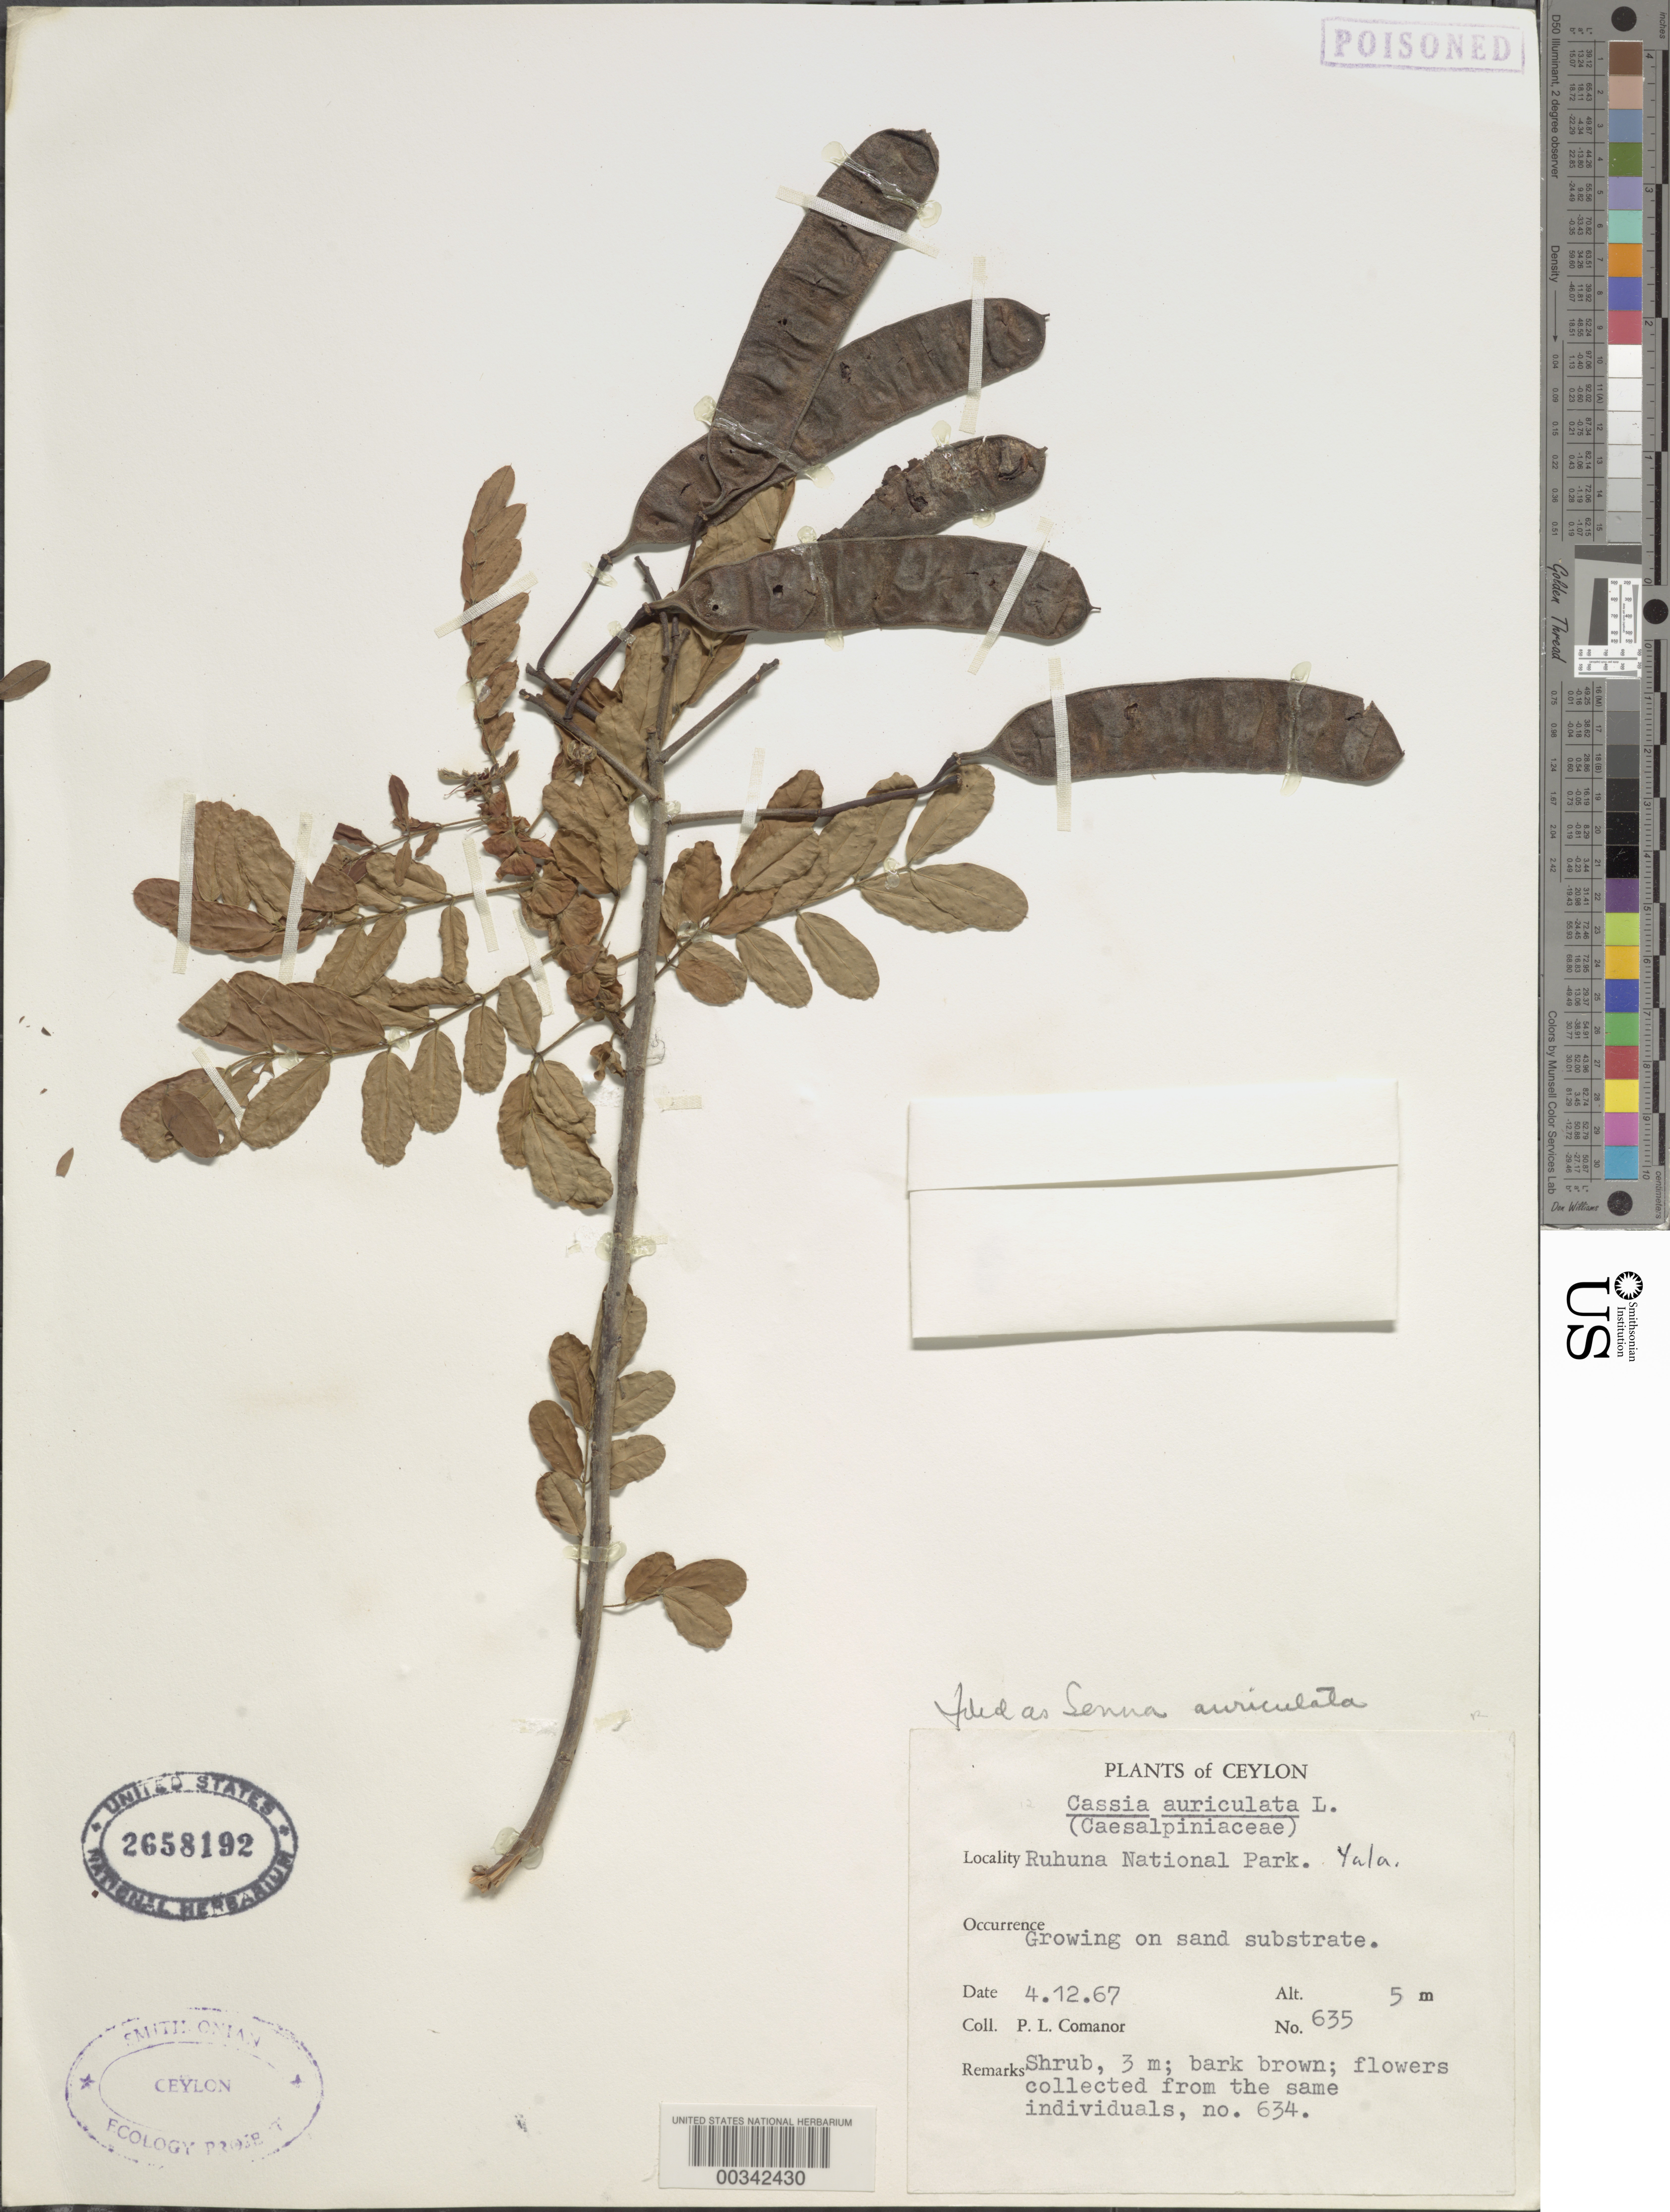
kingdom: Plantae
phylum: Tracheophyta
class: Magnoliopsida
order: Fabales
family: Fabaceae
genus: Senna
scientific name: Senna auriculata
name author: (L.) Roxb.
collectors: P. Comanor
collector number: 635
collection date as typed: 04 Dec 1967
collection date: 1967-12-04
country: Sri Lanka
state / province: Southern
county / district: Hambantota Dist.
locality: Ruhuna nat'l park; yala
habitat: On sand substrate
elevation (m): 5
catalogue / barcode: US 2658192